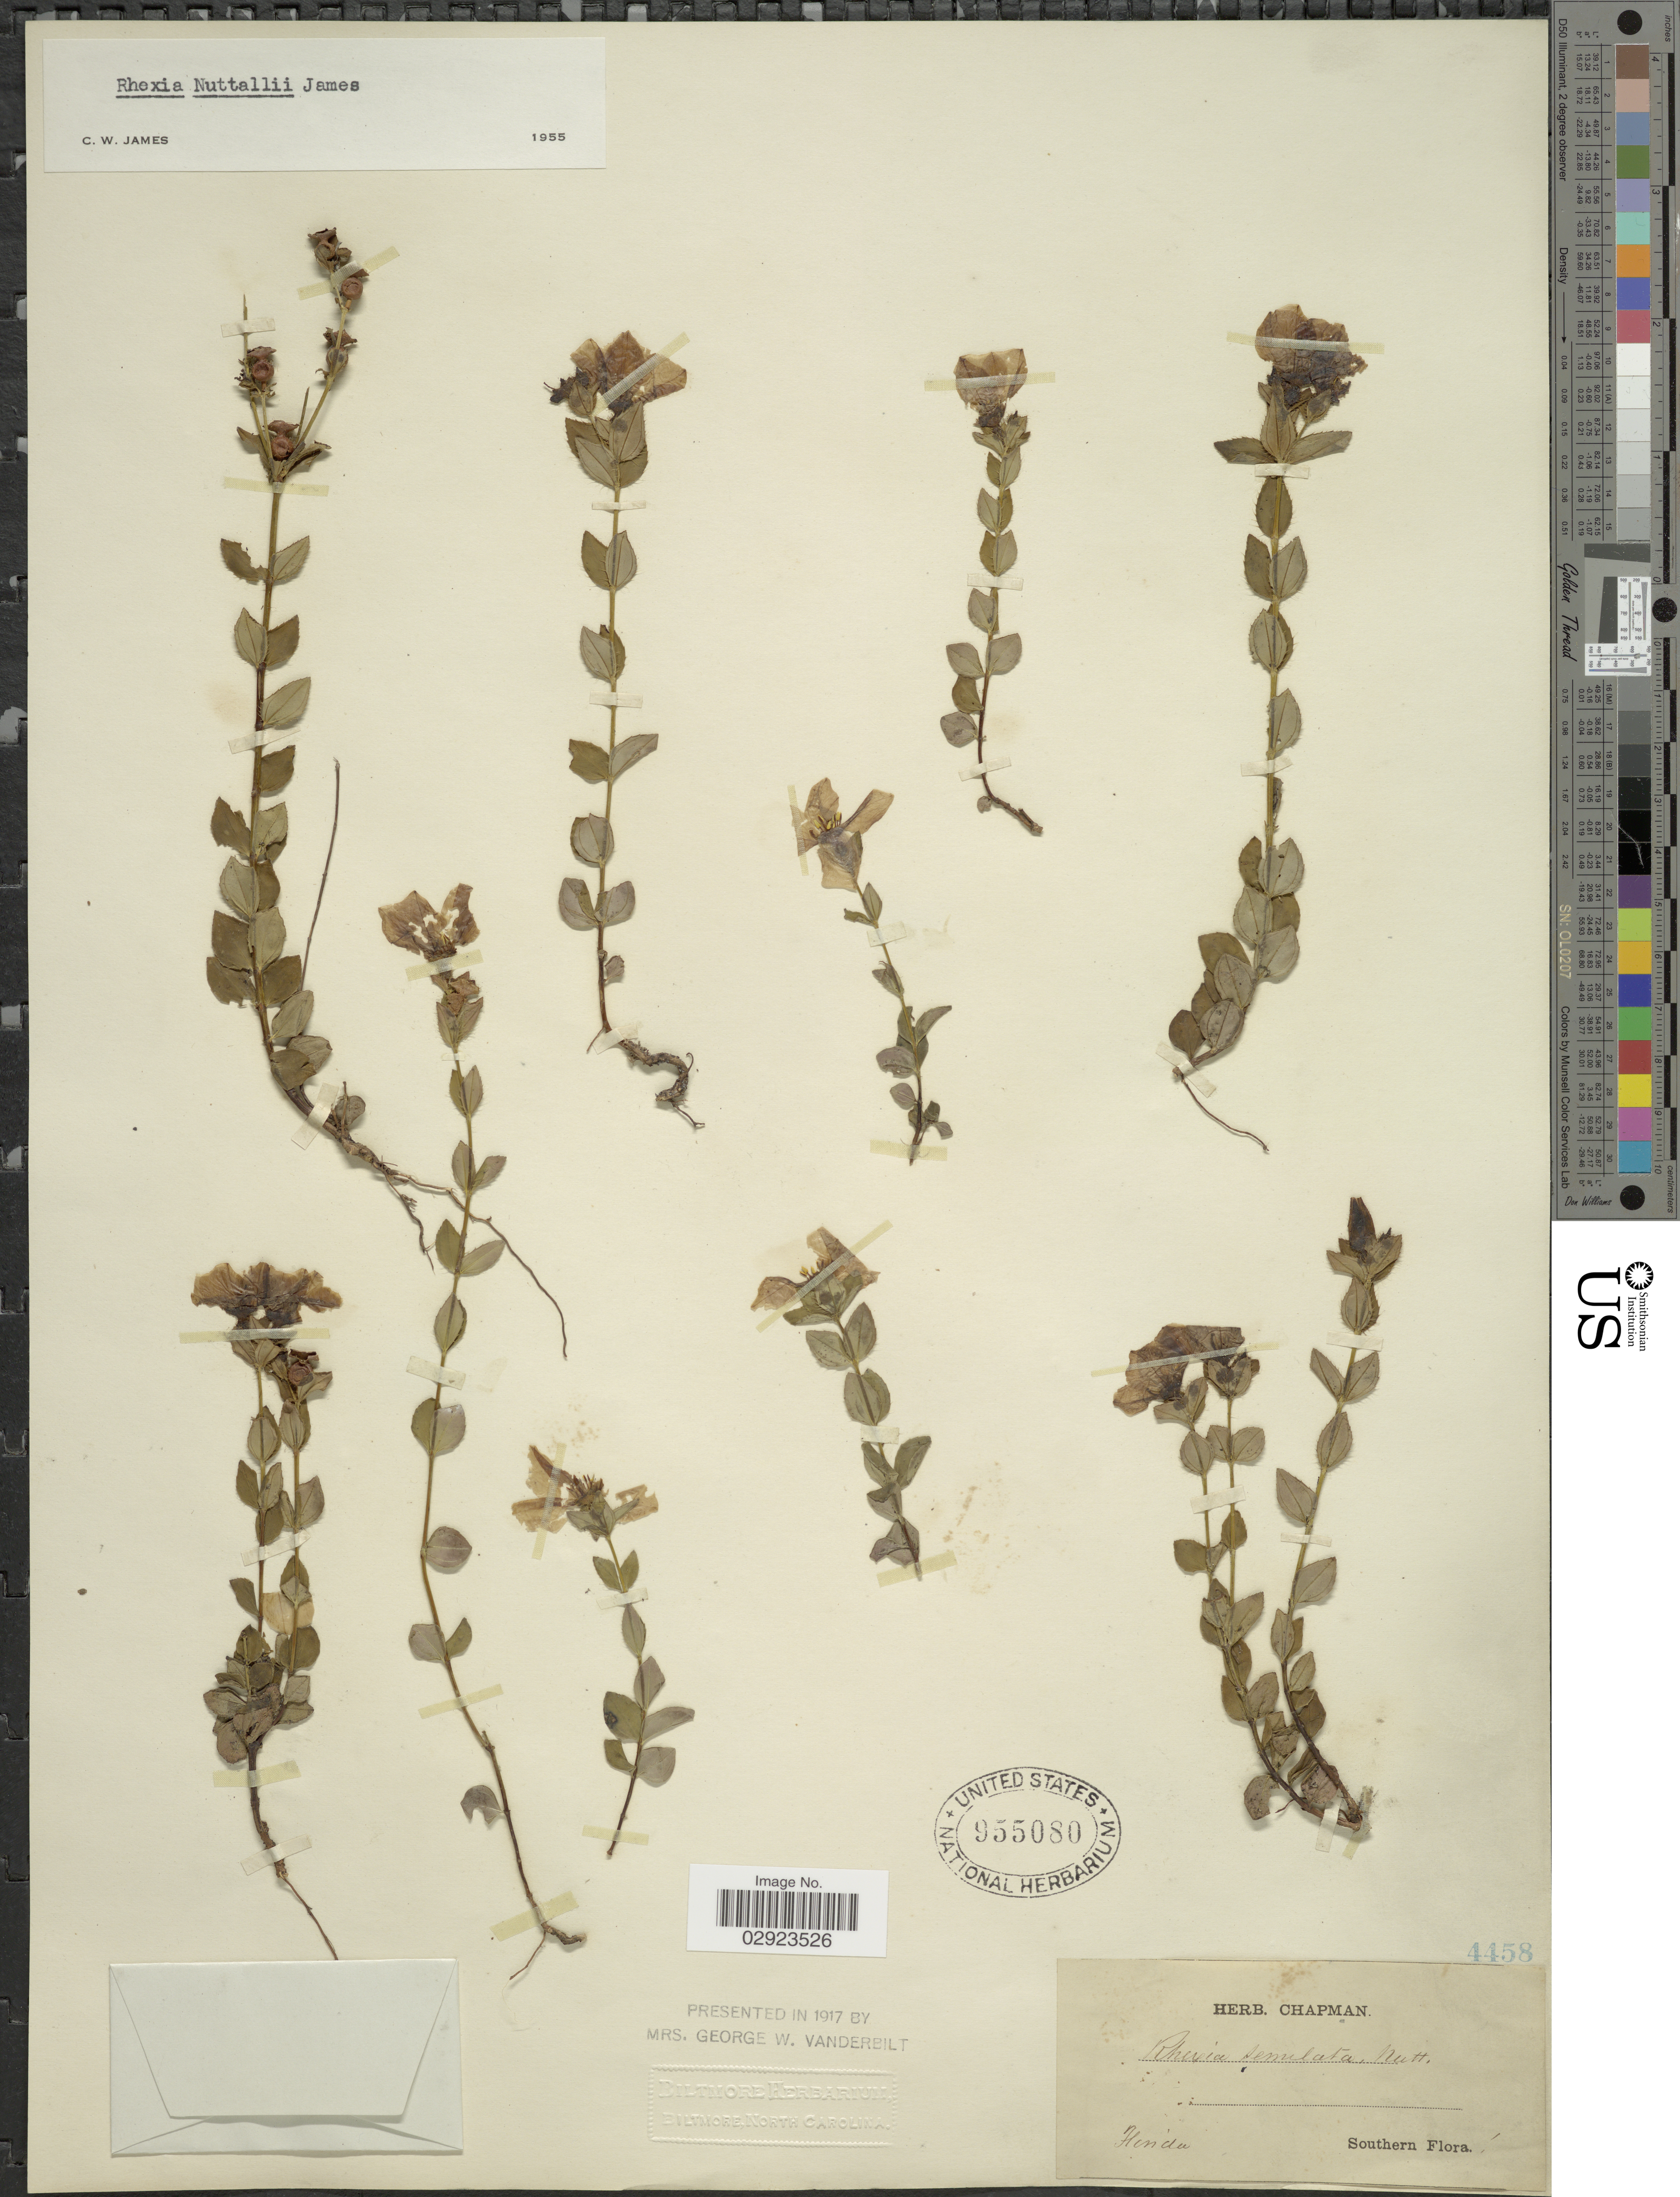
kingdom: Plantae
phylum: Tracheophyta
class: Magnoliopsida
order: Myrtales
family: Melastomataceae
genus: Rhexia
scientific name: Rhexia nuttallii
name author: C.W. James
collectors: ex herb. Chapman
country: United States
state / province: Florida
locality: Southern Florida.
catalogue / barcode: US 955080